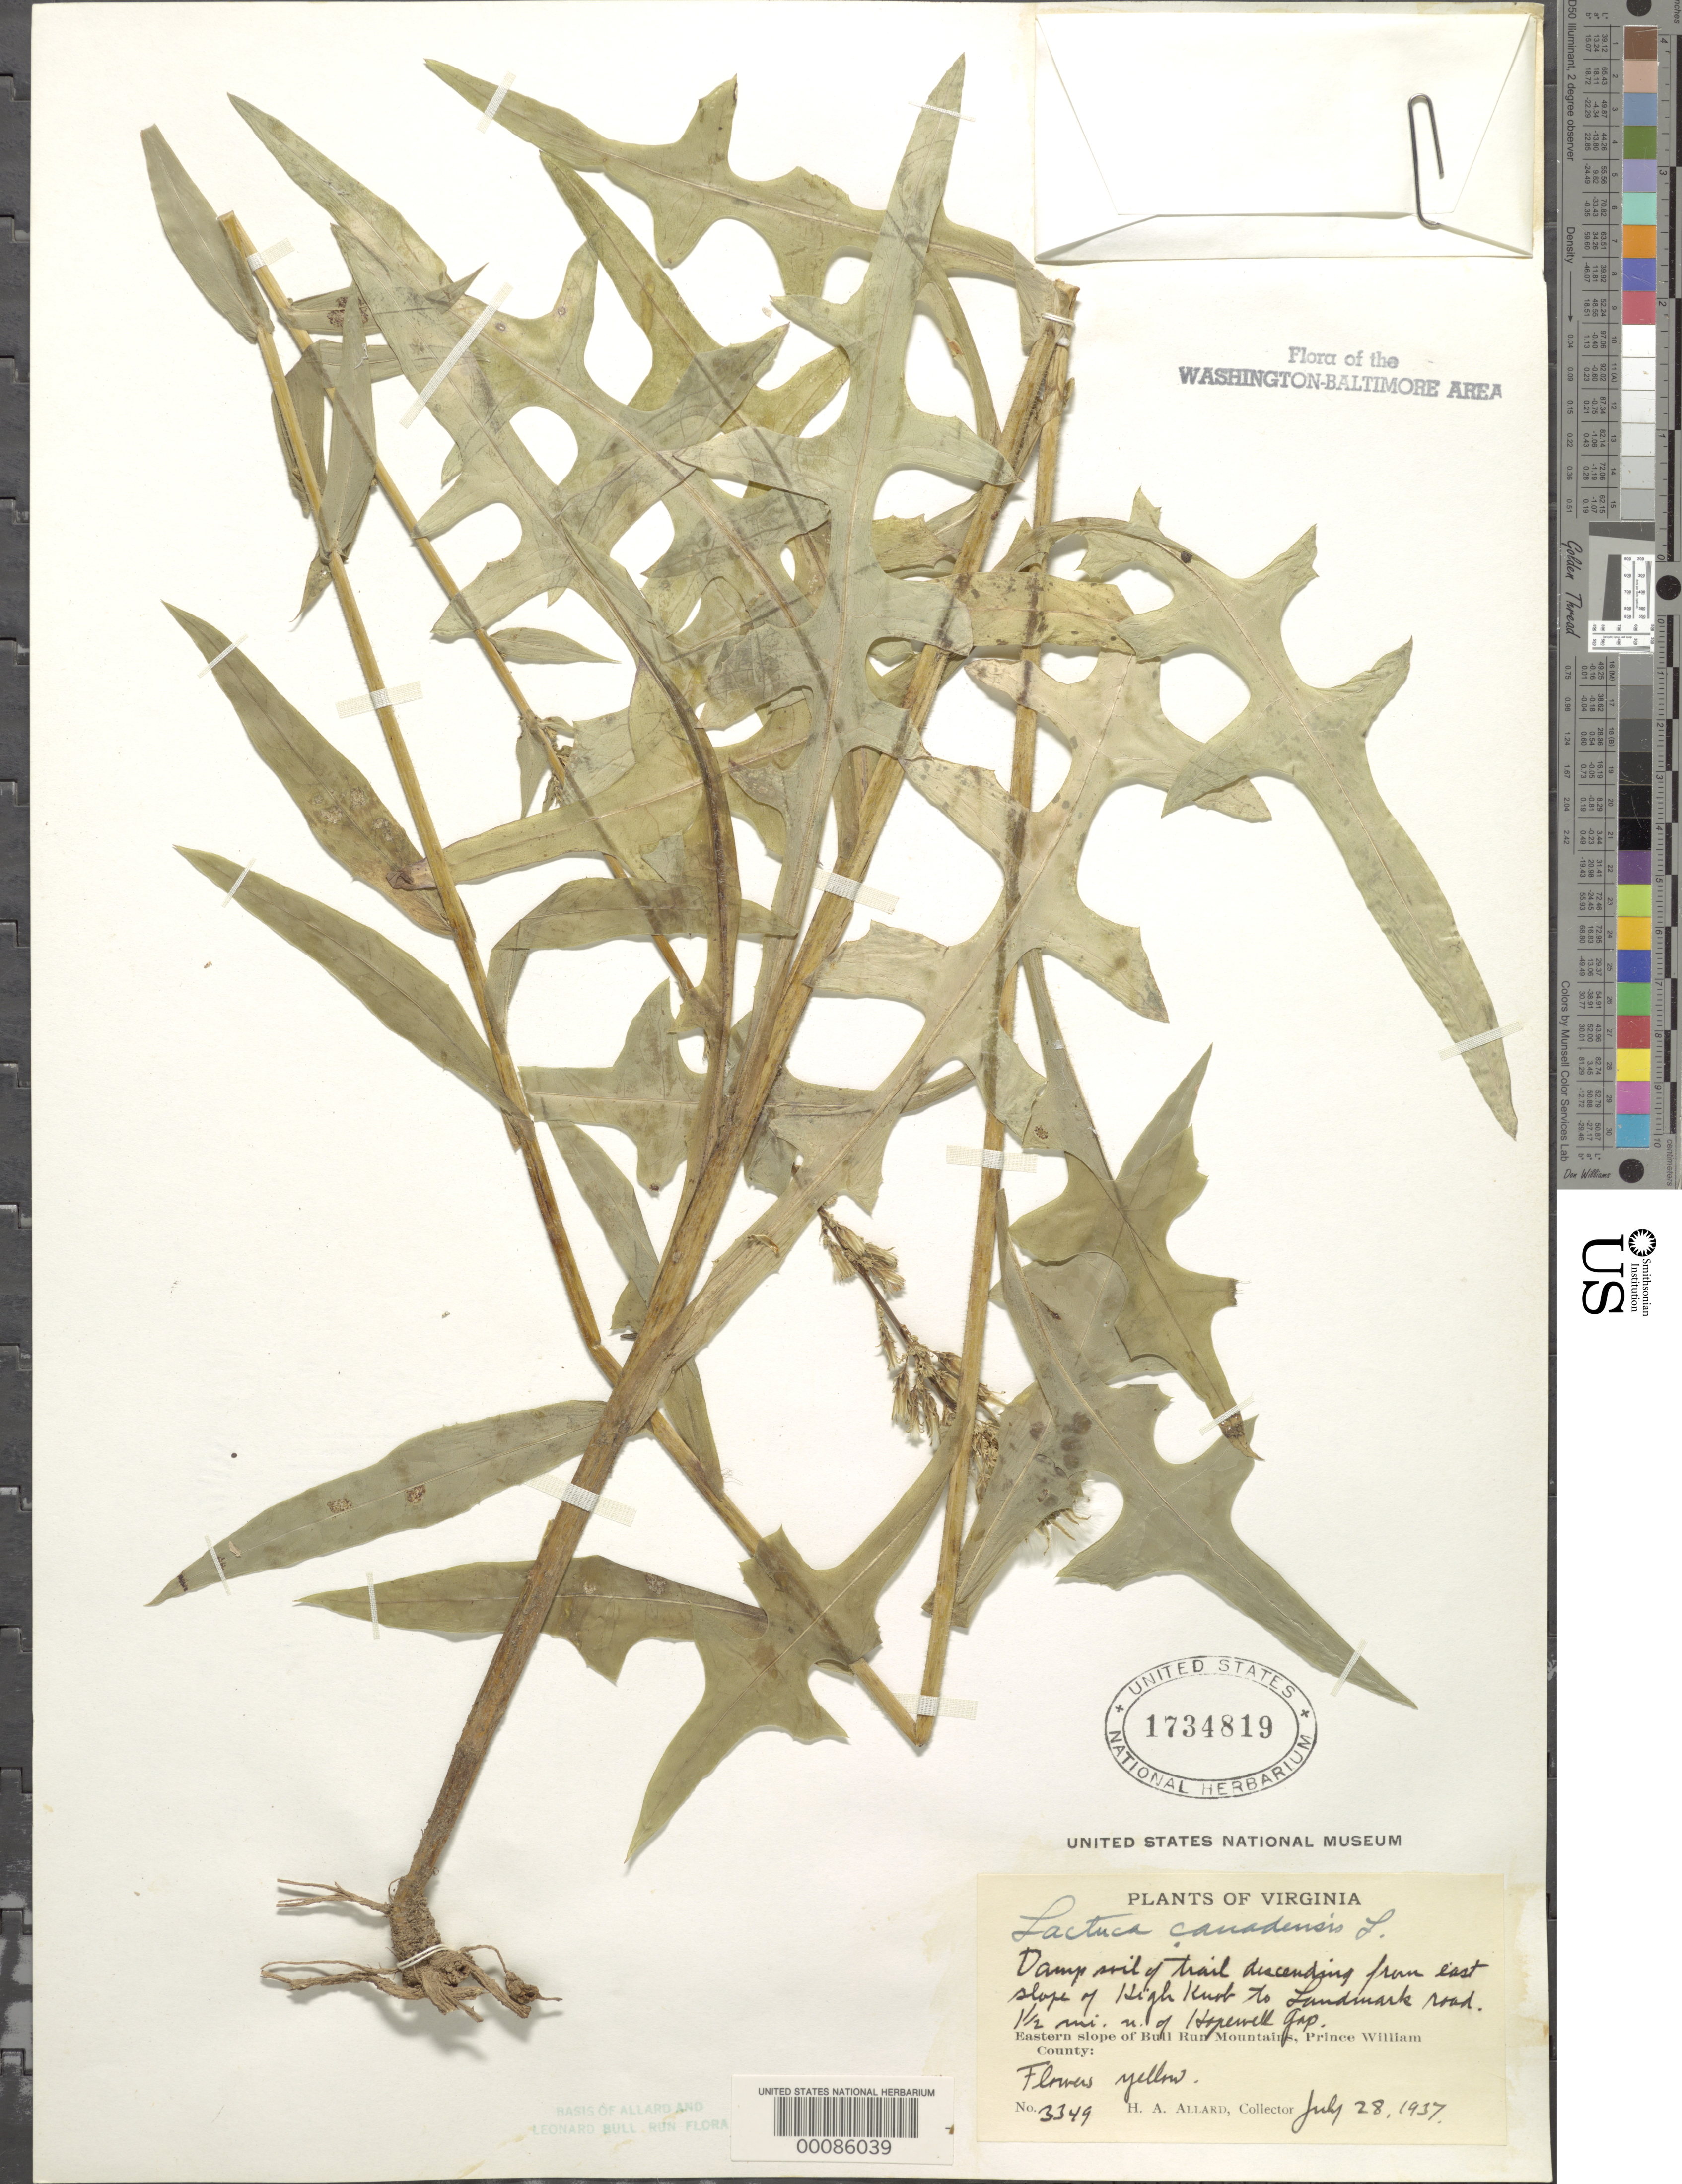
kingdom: Plantae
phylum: Tracheophyta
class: Magnoliopsida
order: Asterales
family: Asteraceae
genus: Lactuca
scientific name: Lactuca canadensis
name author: L.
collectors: H. A. Allard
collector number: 3349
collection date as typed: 28 Jul 1937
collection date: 1937-07-28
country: United States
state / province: Virginia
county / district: Prince William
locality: High Knob to Landmark Road, north of Hopewell Gap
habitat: Damp woods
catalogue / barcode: US 1734819